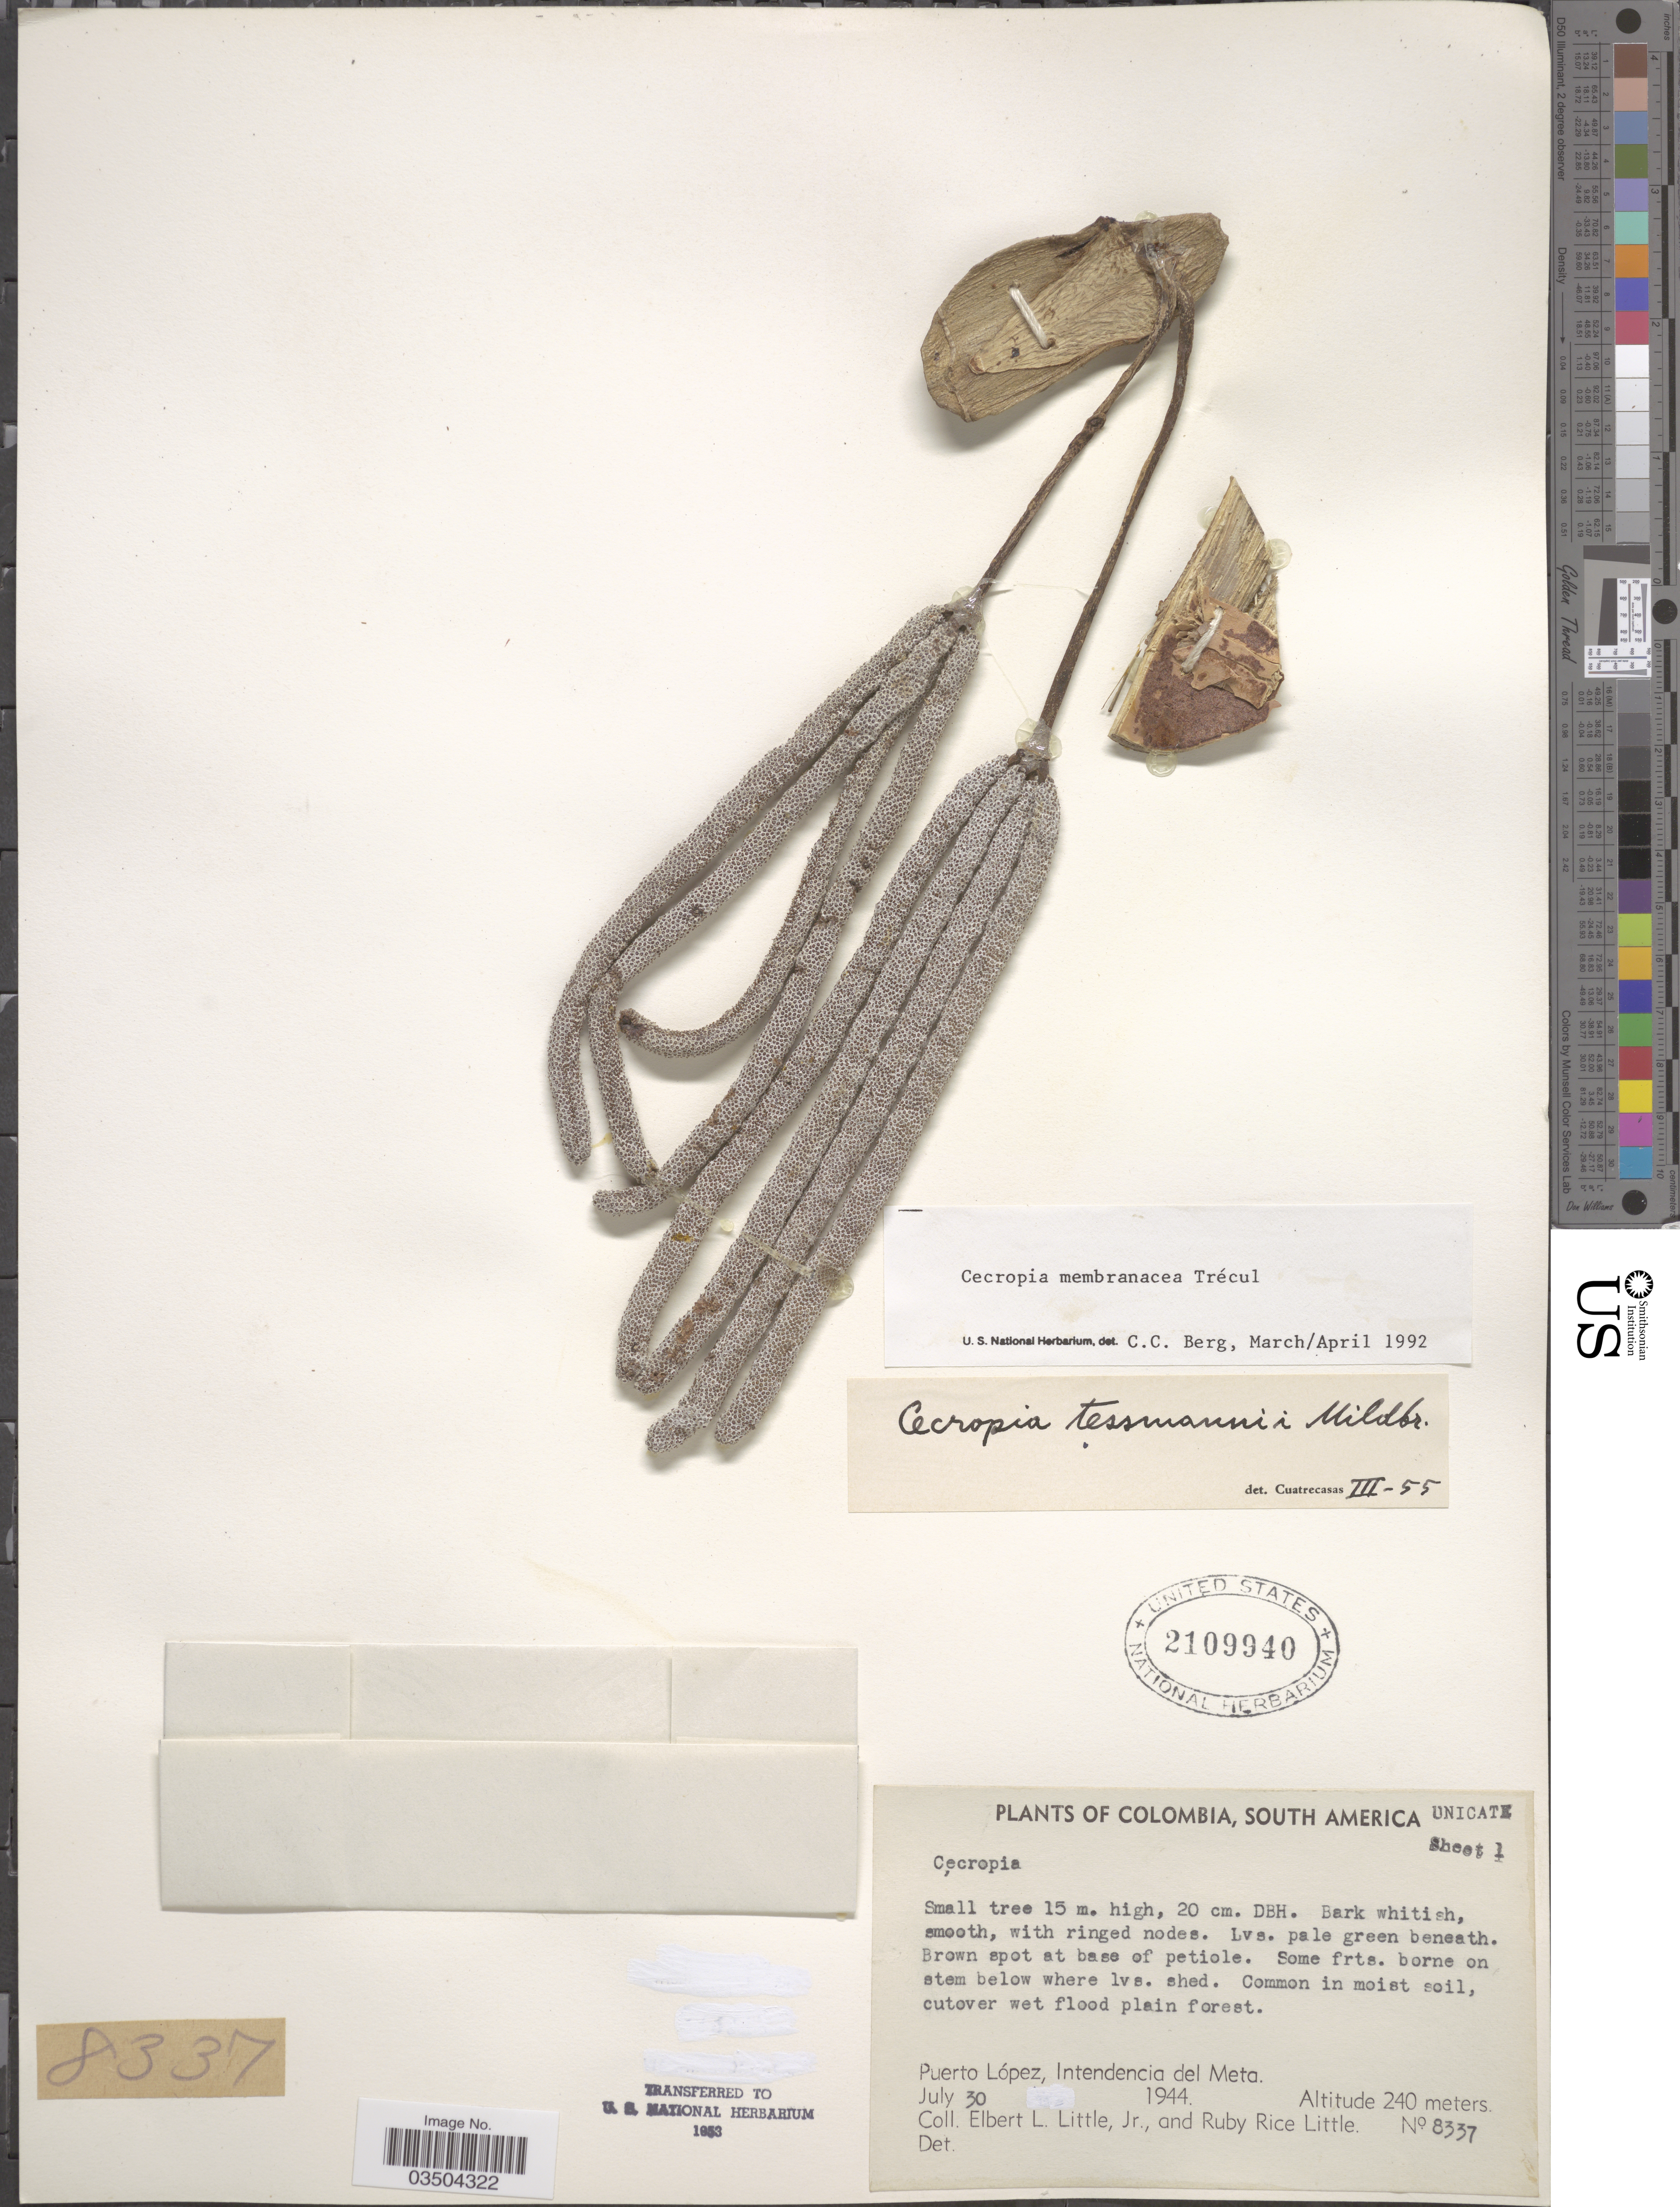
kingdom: Plantae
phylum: Tracheophyta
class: Magnoliopsida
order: Rosales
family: Urticaceae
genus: Cecropia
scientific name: Cecropia membranacea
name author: Trécul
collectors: E. L. Little & R. R. Little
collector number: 8337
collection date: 1944-07-30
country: Colombia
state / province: Meta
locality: Puerto López, Intendencia del Meta.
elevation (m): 240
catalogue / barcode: US 2109940